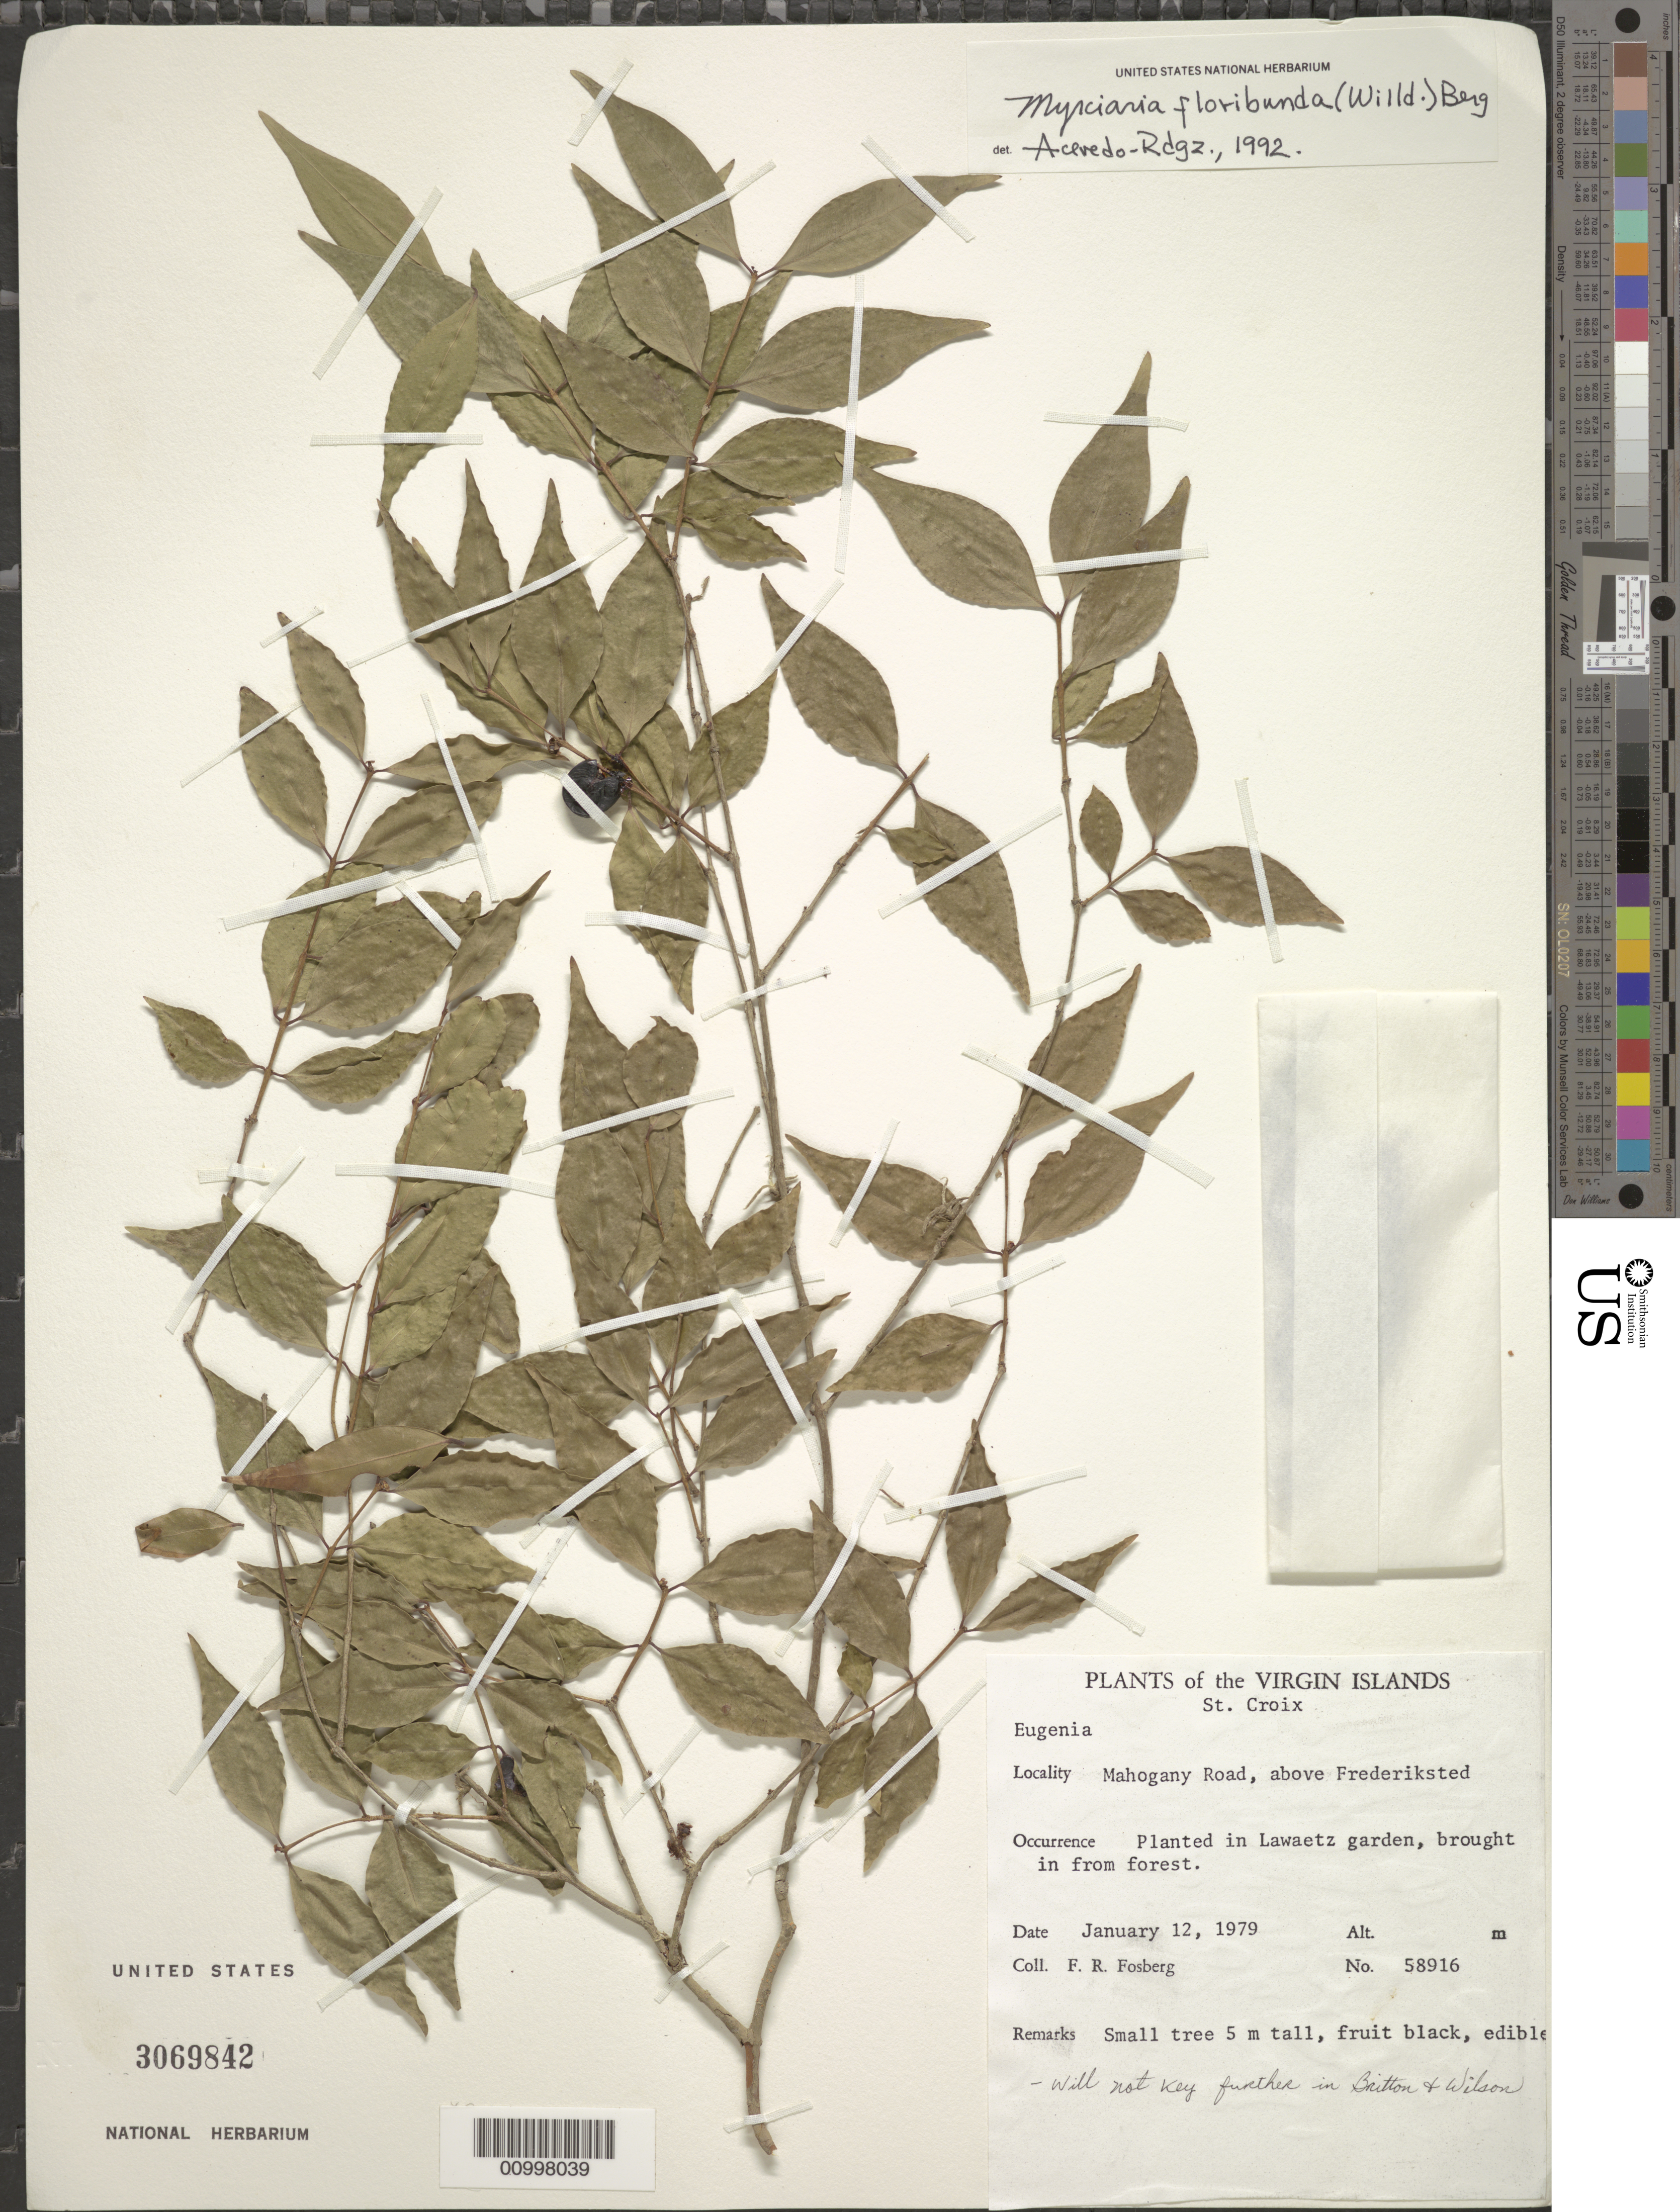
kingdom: Plantae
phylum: Tracheophyta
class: Magnoliopsida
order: Myrtales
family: Myrtaceae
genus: Myrciaria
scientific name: Myrciaria floribunda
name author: (H. West ex Willd.) O. Berg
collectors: F. R. Fosberg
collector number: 58916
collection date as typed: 12 Jan 1979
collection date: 1979-01-12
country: U.S. Virgin Islands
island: St. Croix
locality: Mahogany Road, above Fredericksted. Planted in Lawaetz garden (brought in from forest).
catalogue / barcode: US 3069842